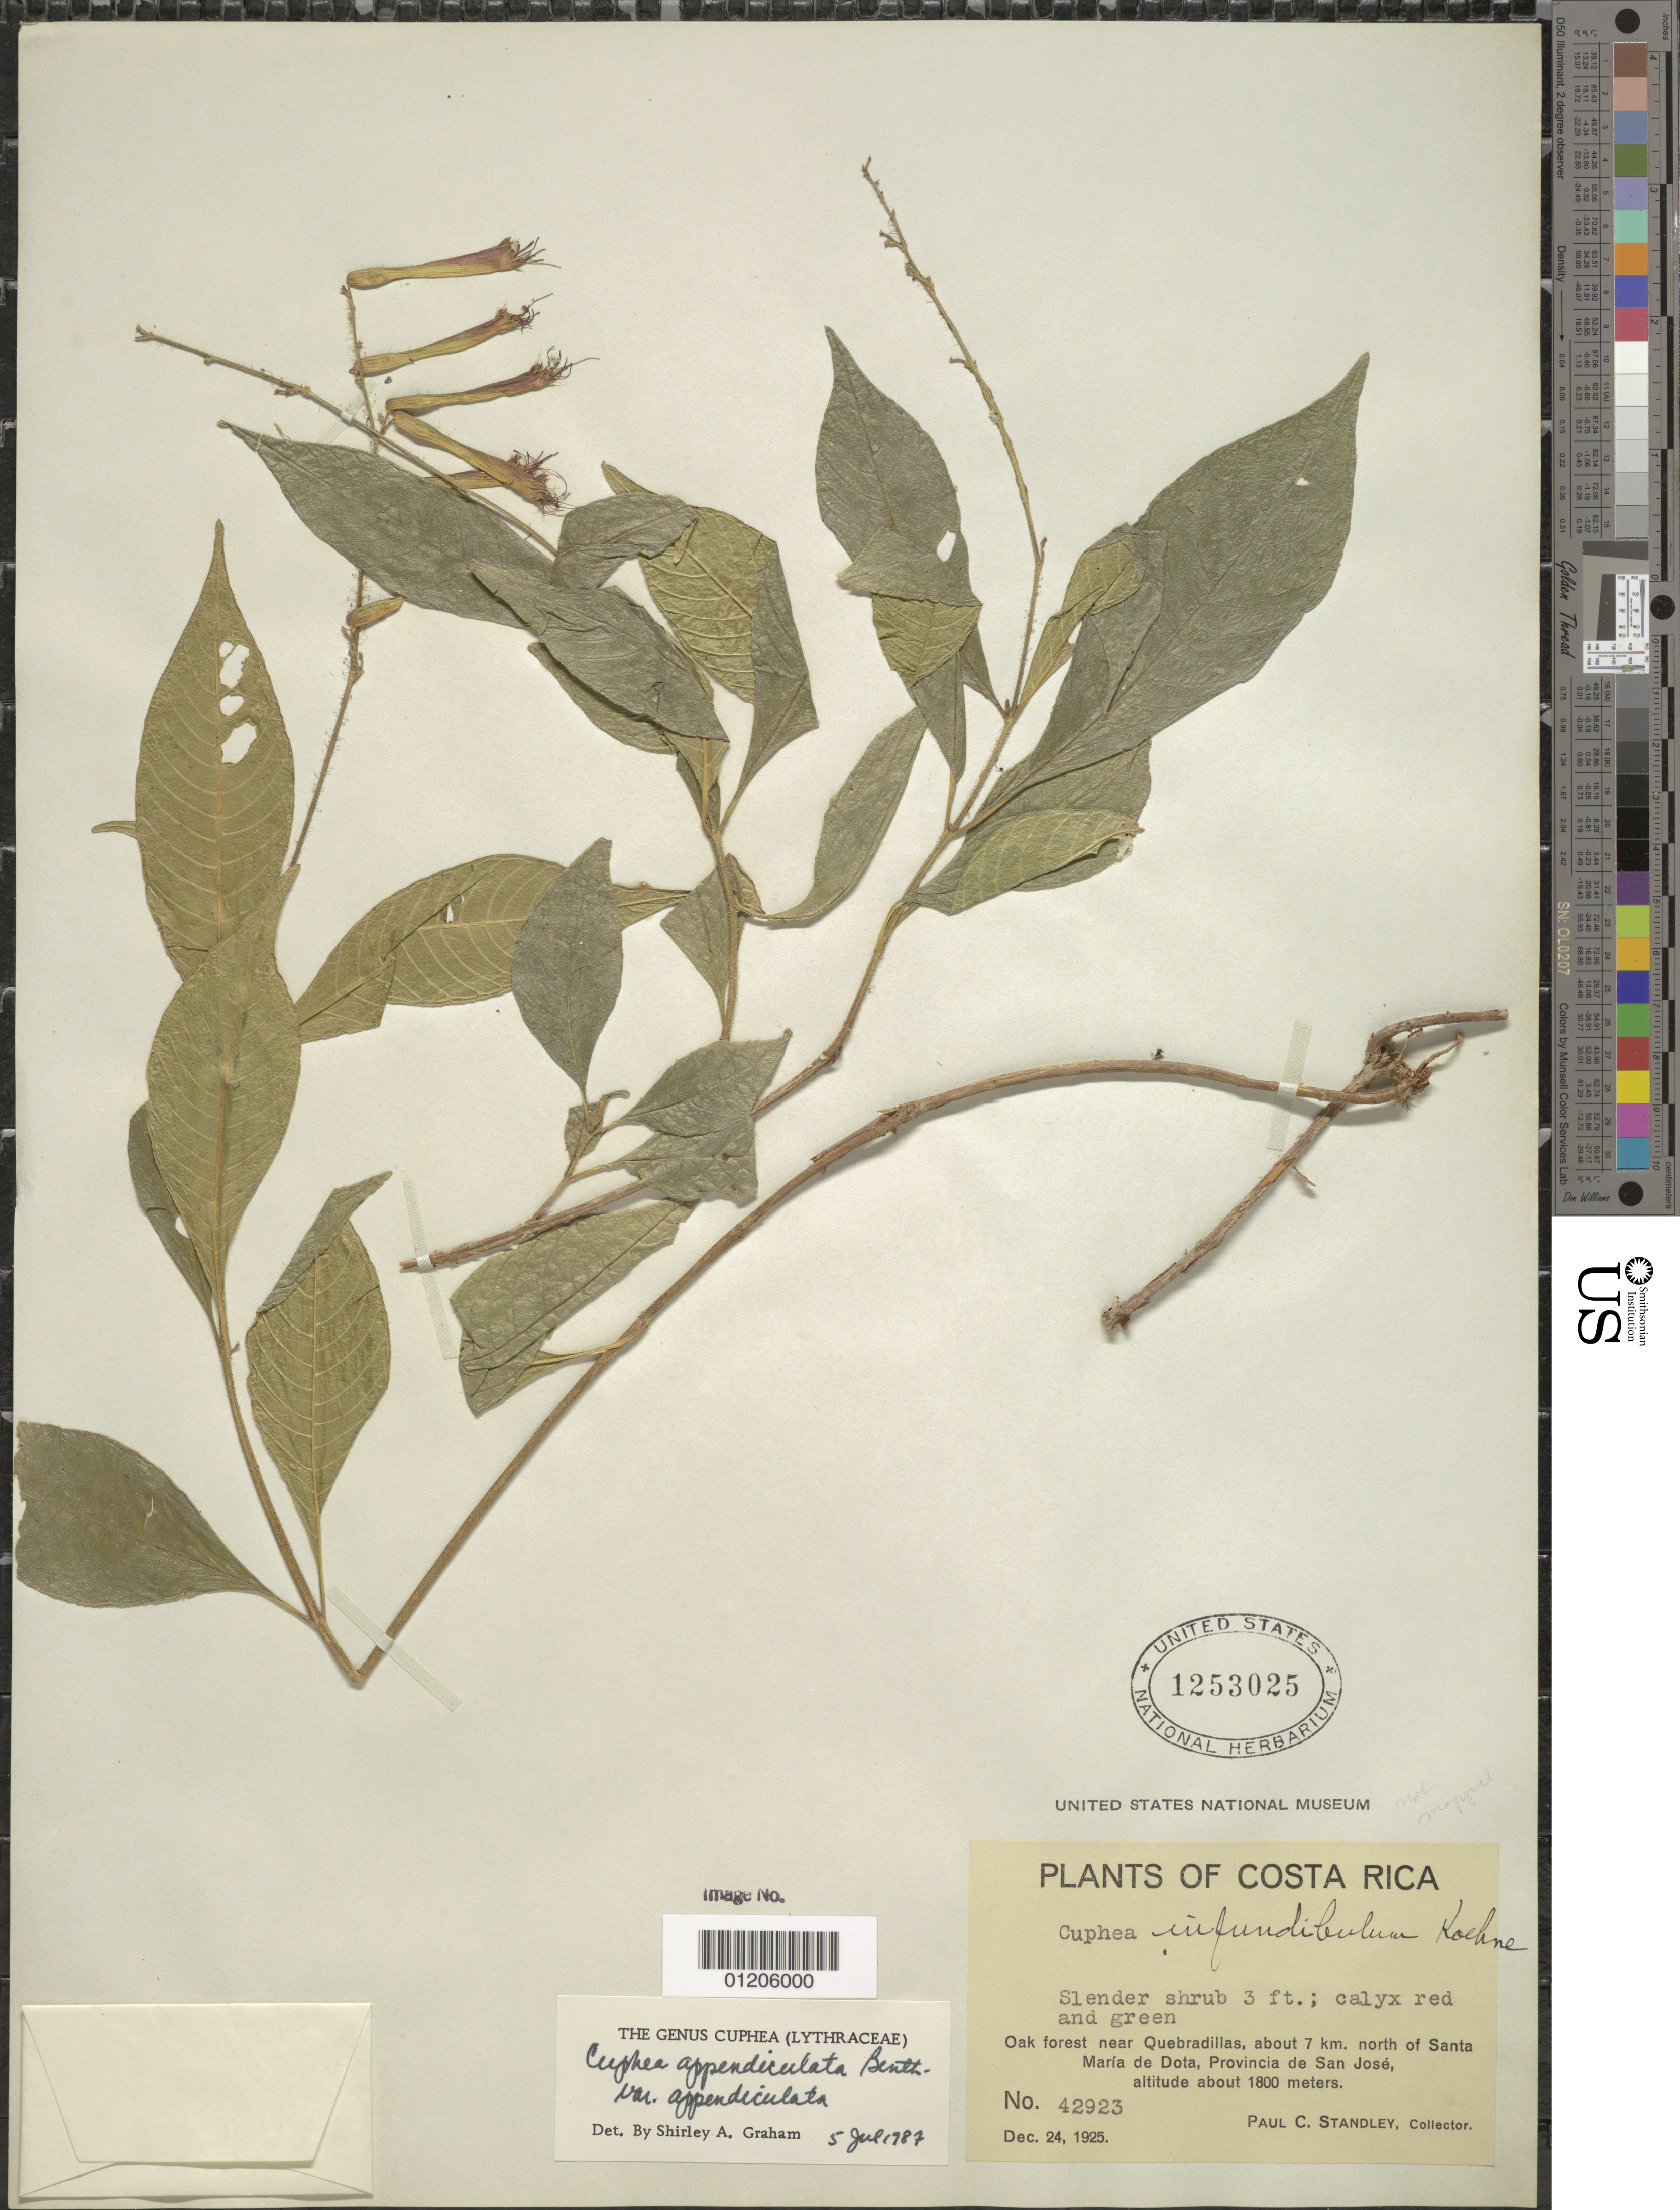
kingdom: Plantae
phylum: Tracheophyta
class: Magnoliopsida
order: Myrtales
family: Lythraceae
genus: Cuphea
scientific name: Cuphea appendiculata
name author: Benth.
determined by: Graham, Shirley Ann Tousch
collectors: P. C. Standley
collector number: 42923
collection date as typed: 24 Dec 1925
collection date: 1925-12-24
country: Costa Rica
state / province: San José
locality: Near Quebradillas, ca. 7 km N of Santa Maria de Dota.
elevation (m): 1800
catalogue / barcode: US 1253025